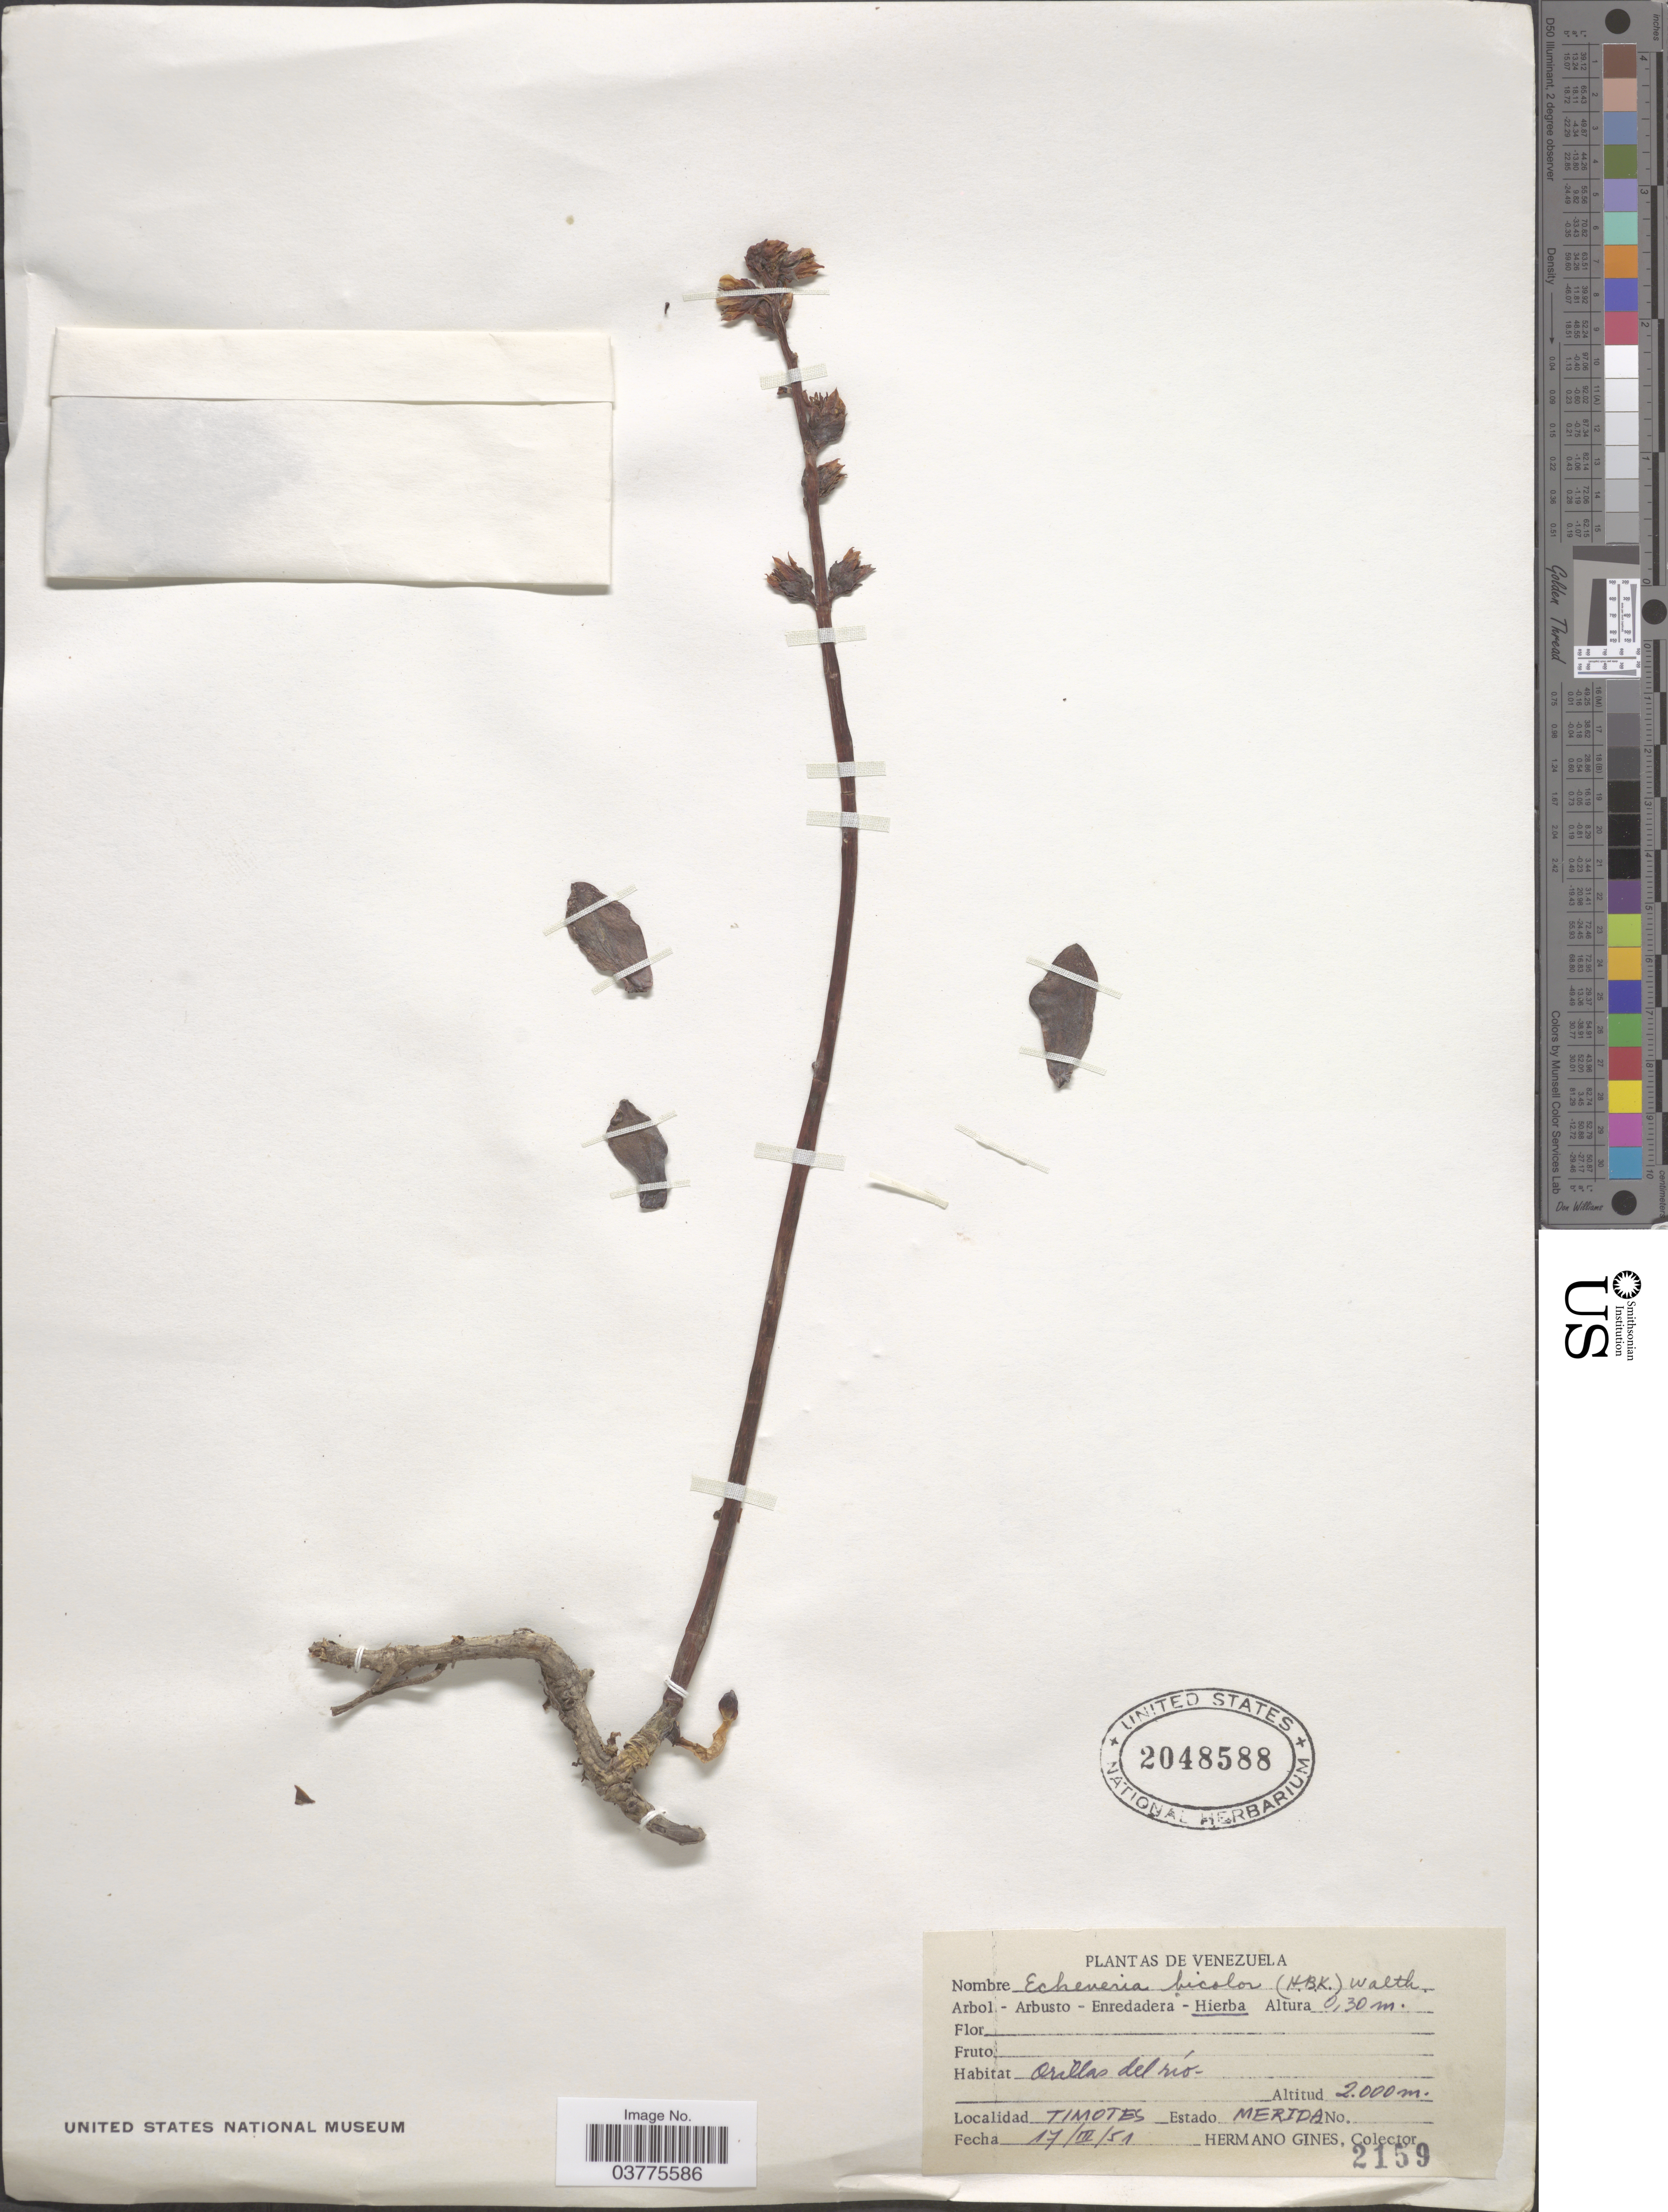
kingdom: Plantae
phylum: Tracheophyta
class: Magnoliopsida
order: Saxifragales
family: Crassulaceae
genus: Echeveria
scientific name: Echeveria bicolor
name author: (Kunth) E. Walther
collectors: Bro. Gines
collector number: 2159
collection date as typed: Transcribed d/m/y: 17/3/51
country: Venezuela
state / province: Merida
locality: Timotes. Estado Merida.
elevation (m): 2000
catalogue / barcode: US 2048588